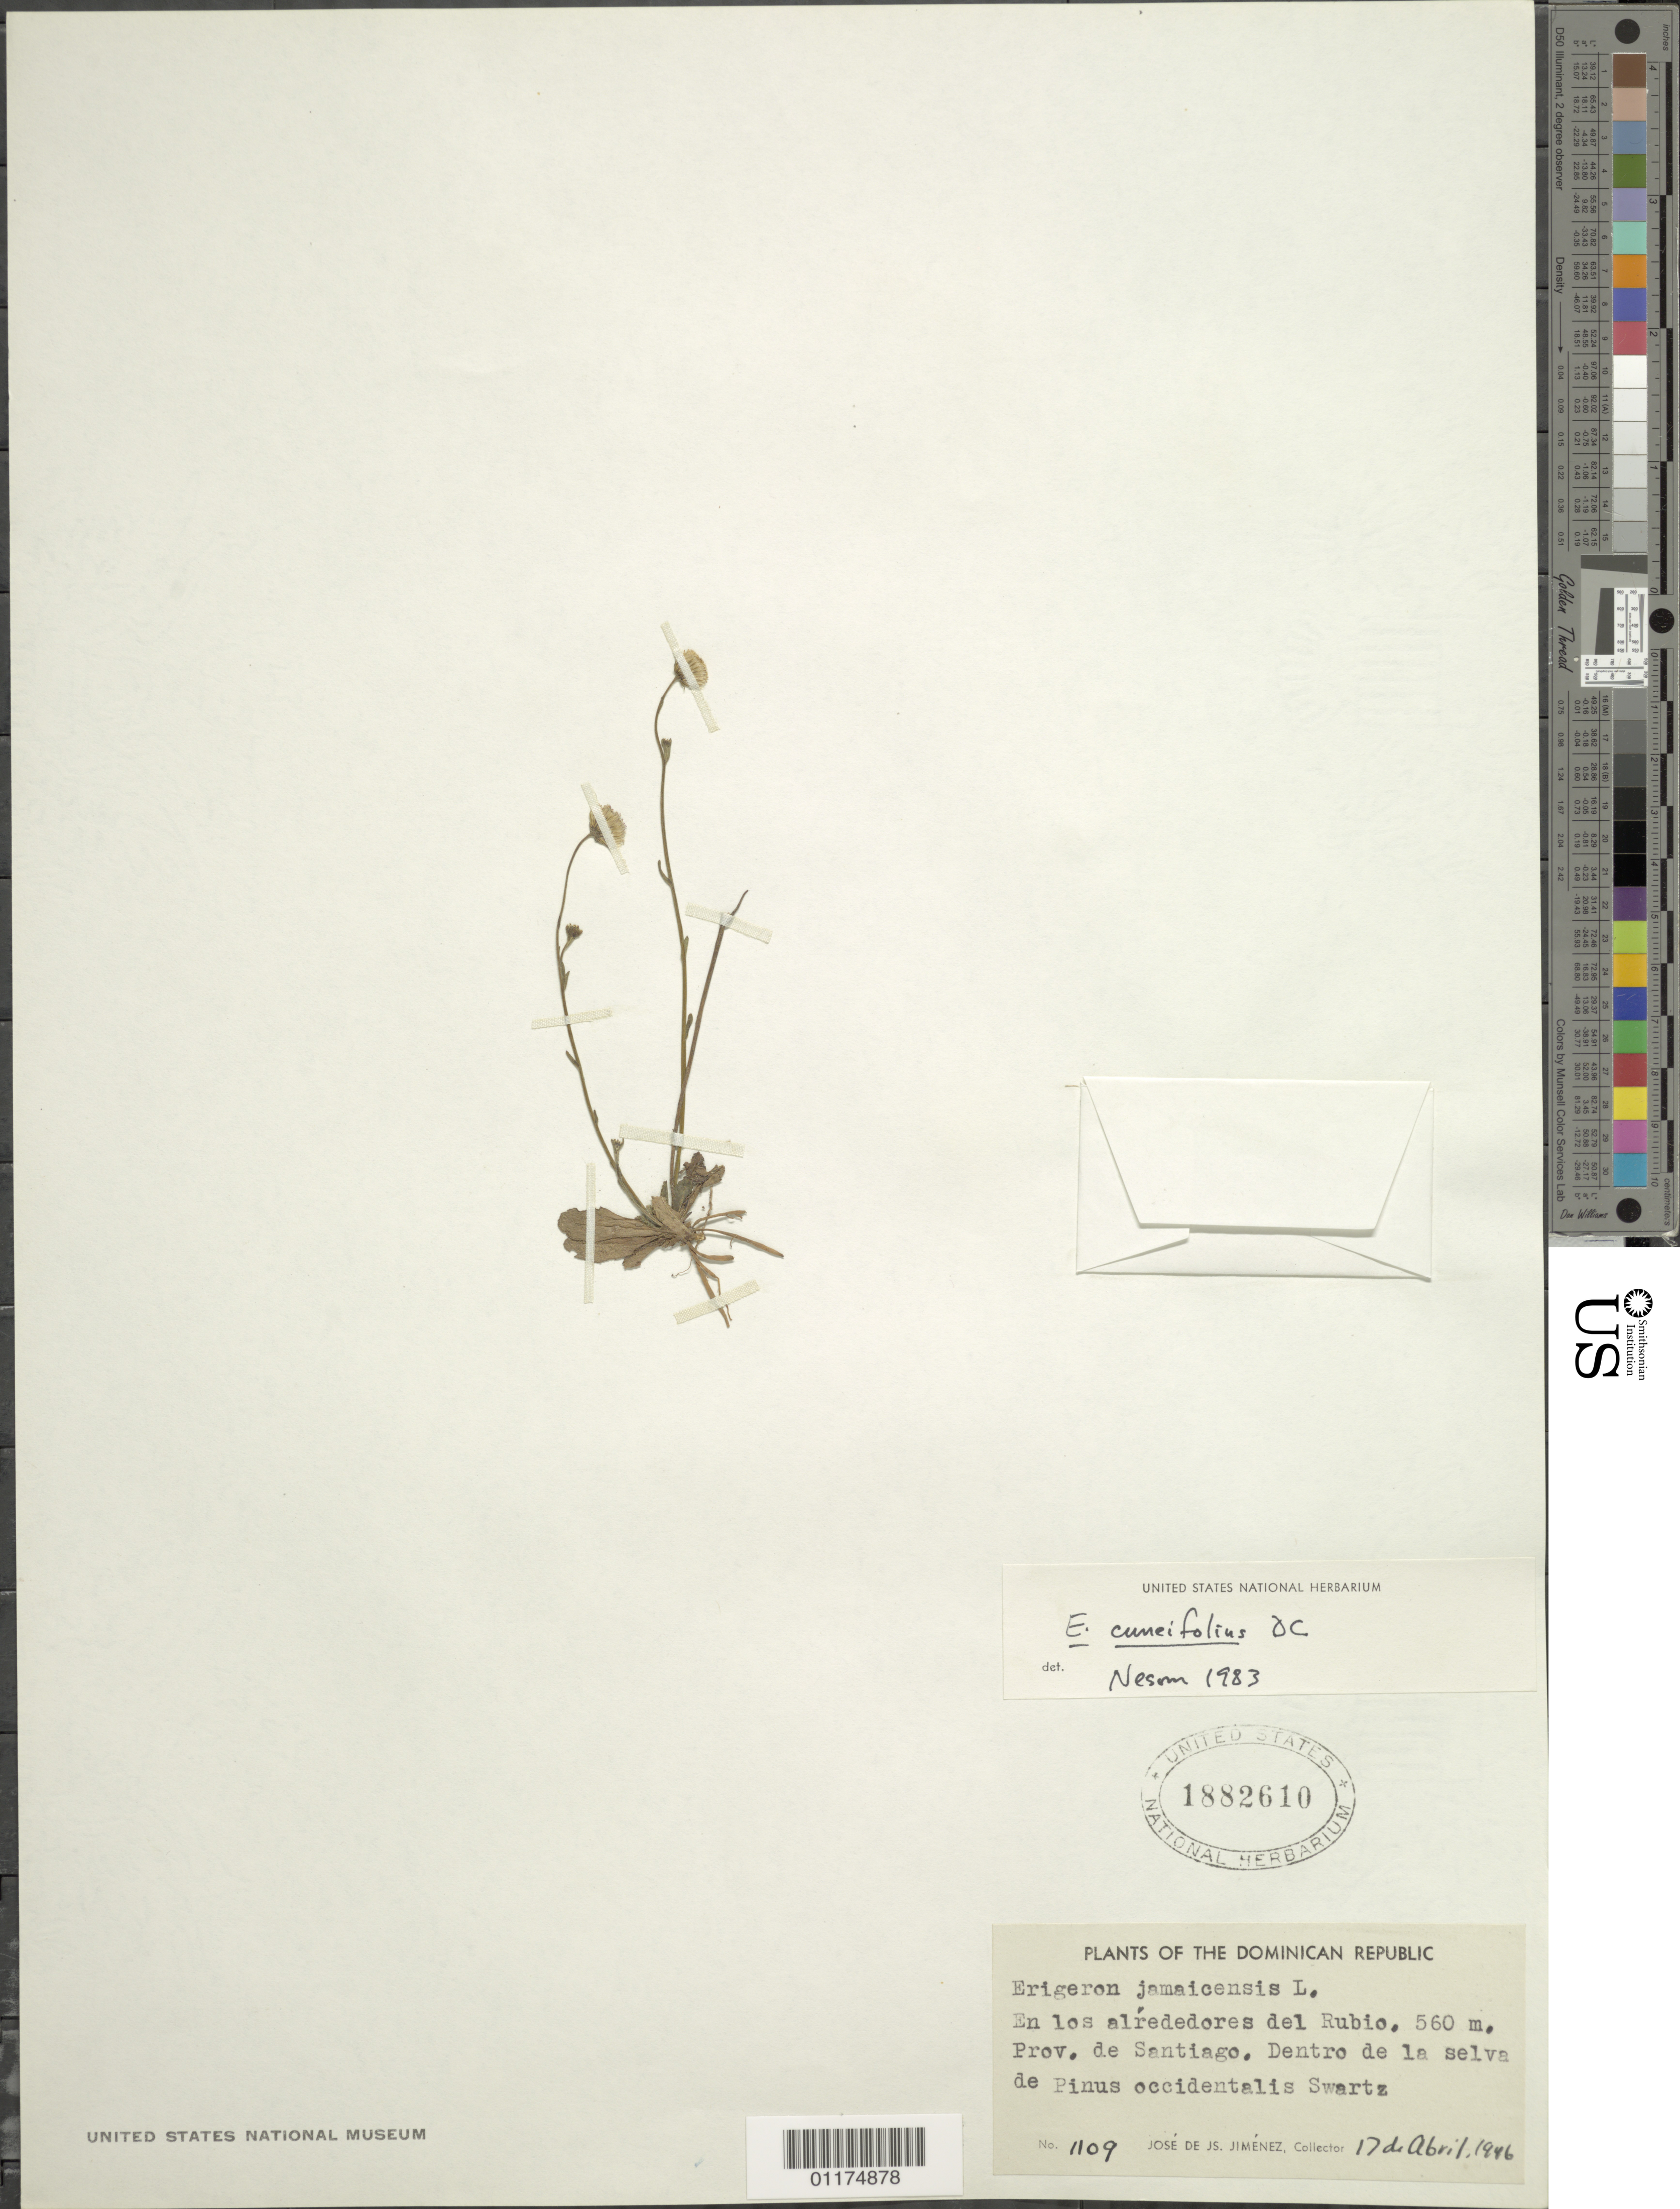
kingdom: Plantae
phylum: Tracheophyta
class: Magnoliopsida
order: Asterales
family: Asteraceae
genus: Erigeron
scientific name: Erigeron cuneifolius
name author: DC.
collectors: J. J. Jiménez Almonte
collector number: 1109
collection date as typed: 17 Apr 1946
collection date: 1946-04-17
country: Dominican Republic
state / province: Santiago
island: Hispaniola I.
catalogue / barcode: US 1882610